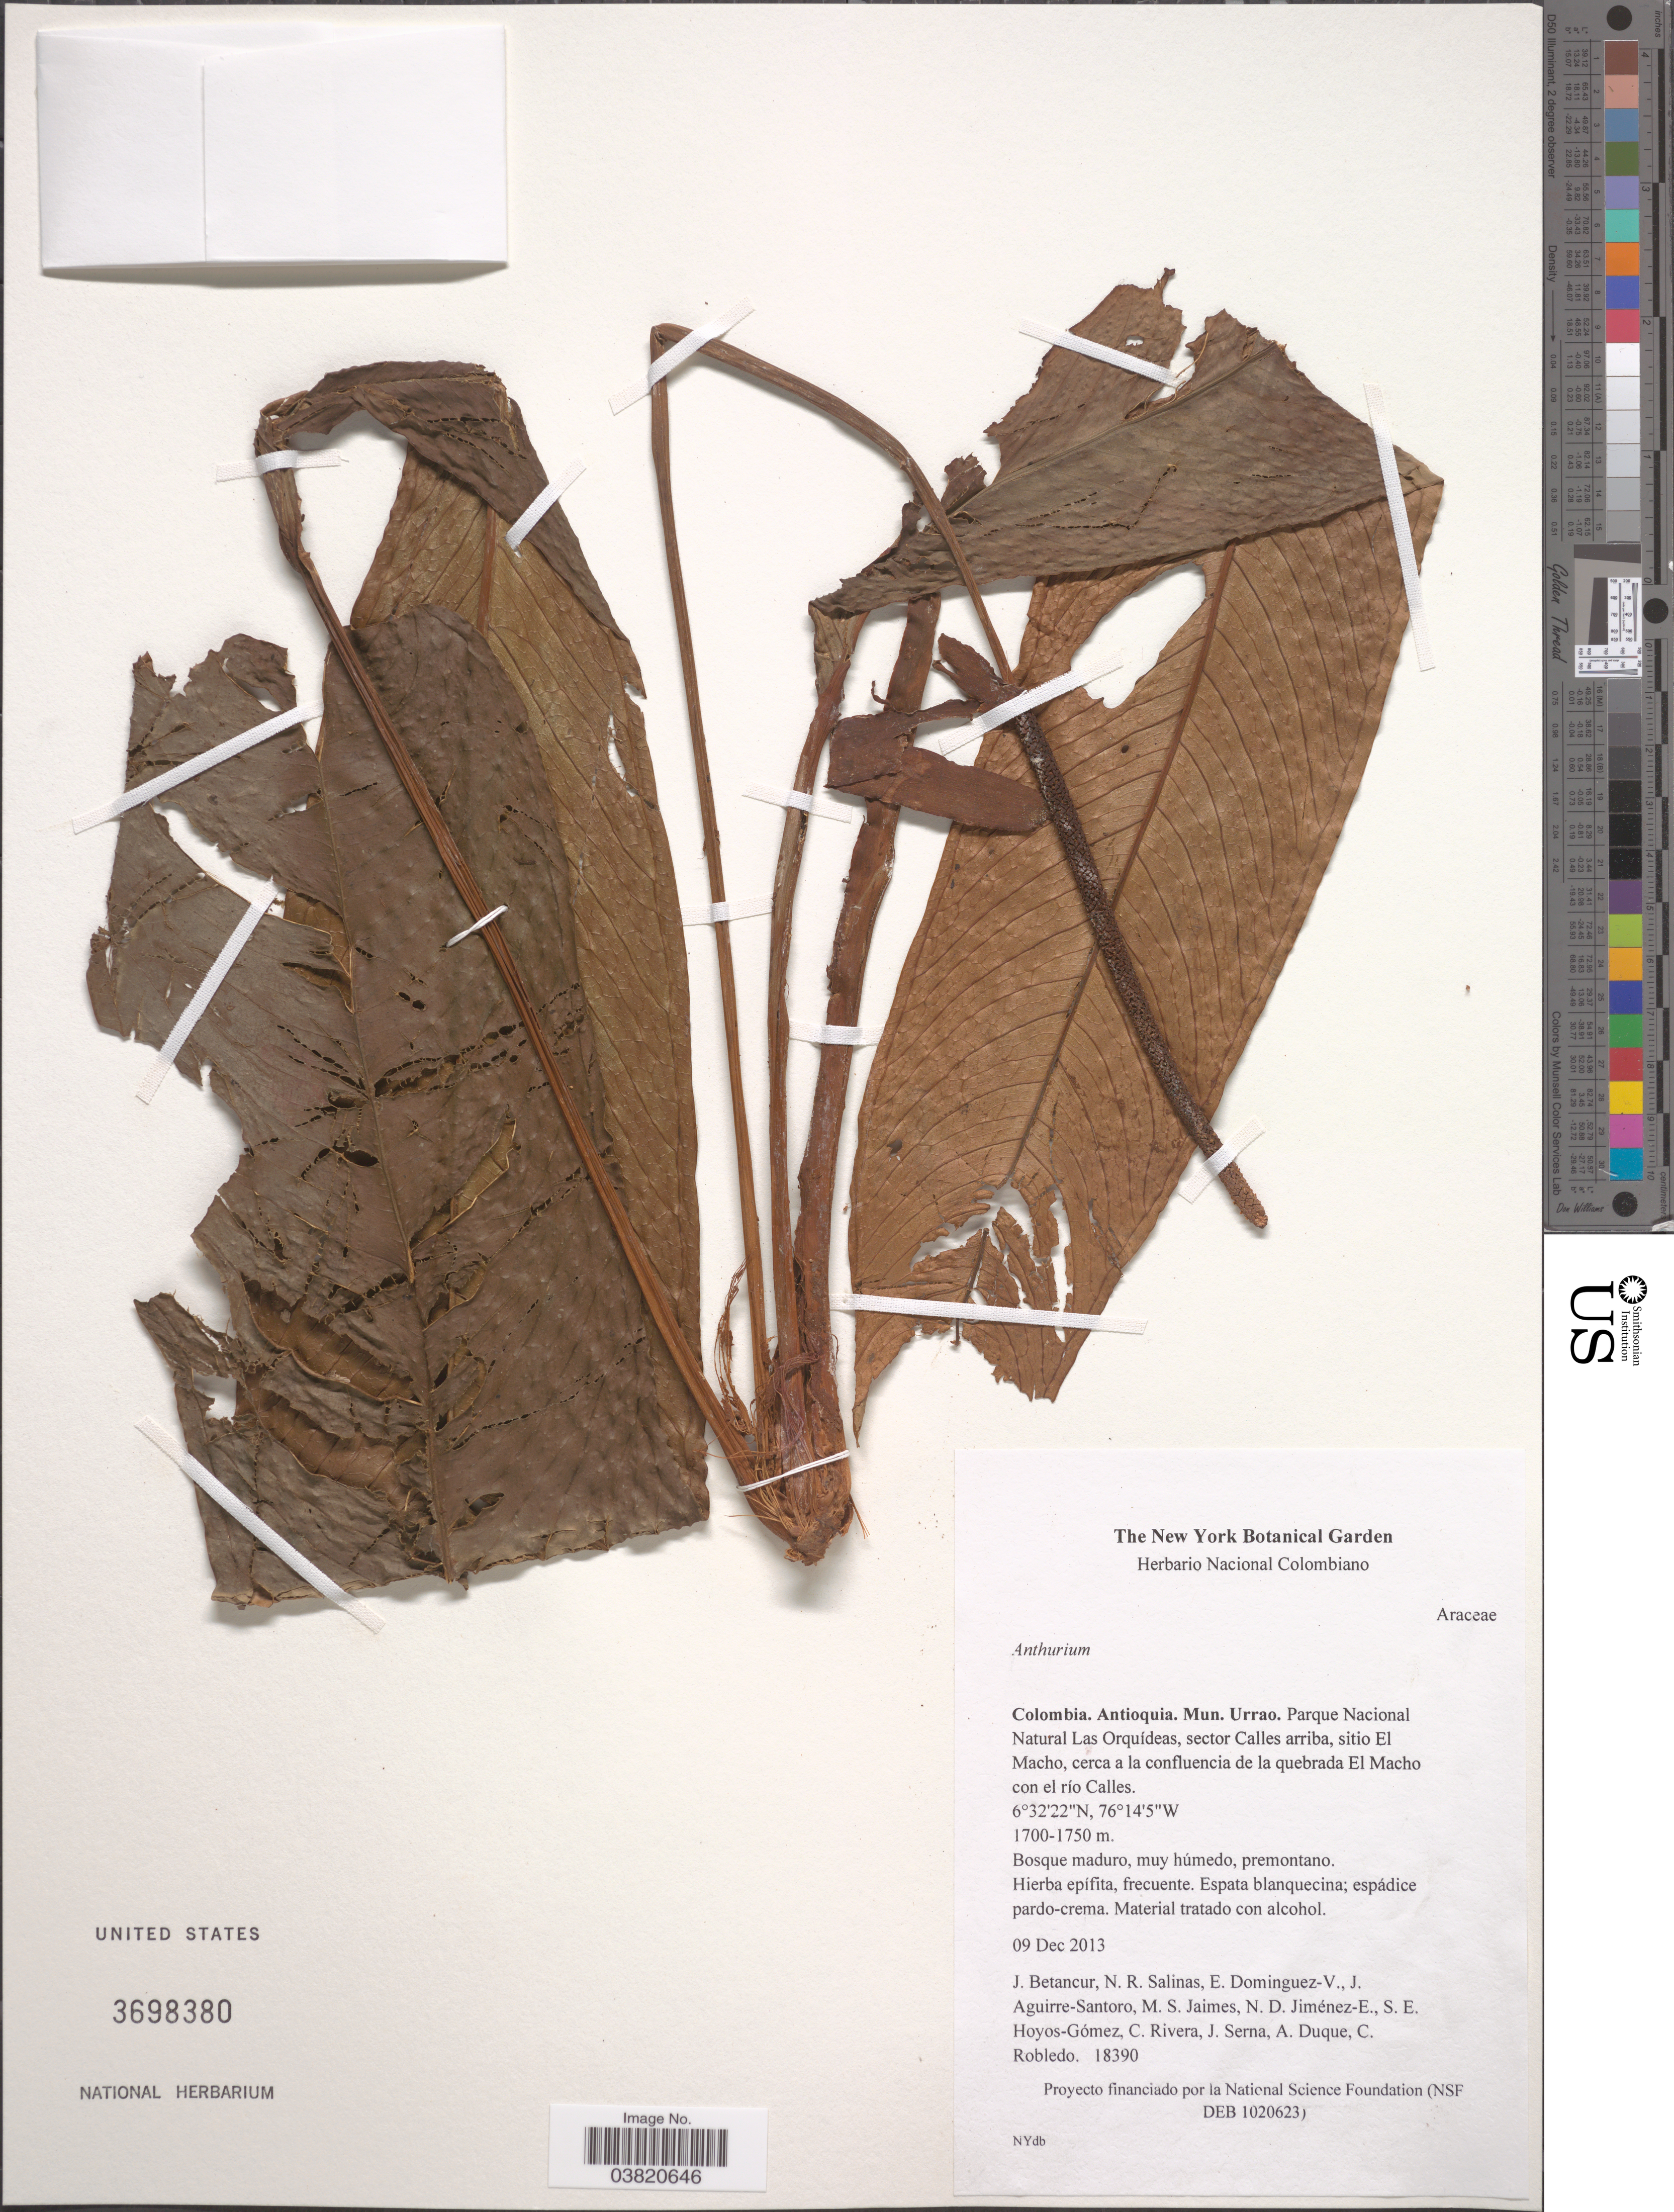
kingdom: Plantae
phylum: Tracheophyta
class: Liliopsida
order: Alismatales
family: Araceae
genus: Anthurium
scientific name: Anthurium sp.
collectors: J. Betancur, N. Salinas, E. Dominguez-V., J. Aguirre-Santoro & et al.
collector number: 18390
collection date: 2013-12-09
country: Colombia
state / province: Antioquia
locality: Mun. Urrao. Parque Nacional Natural Las Orquídeas, sector calles arriba, sitio El Macho, cerca a la confluencia de la quebrada El Macho con el río Calles.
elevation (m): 1700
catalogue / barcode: US 3698380